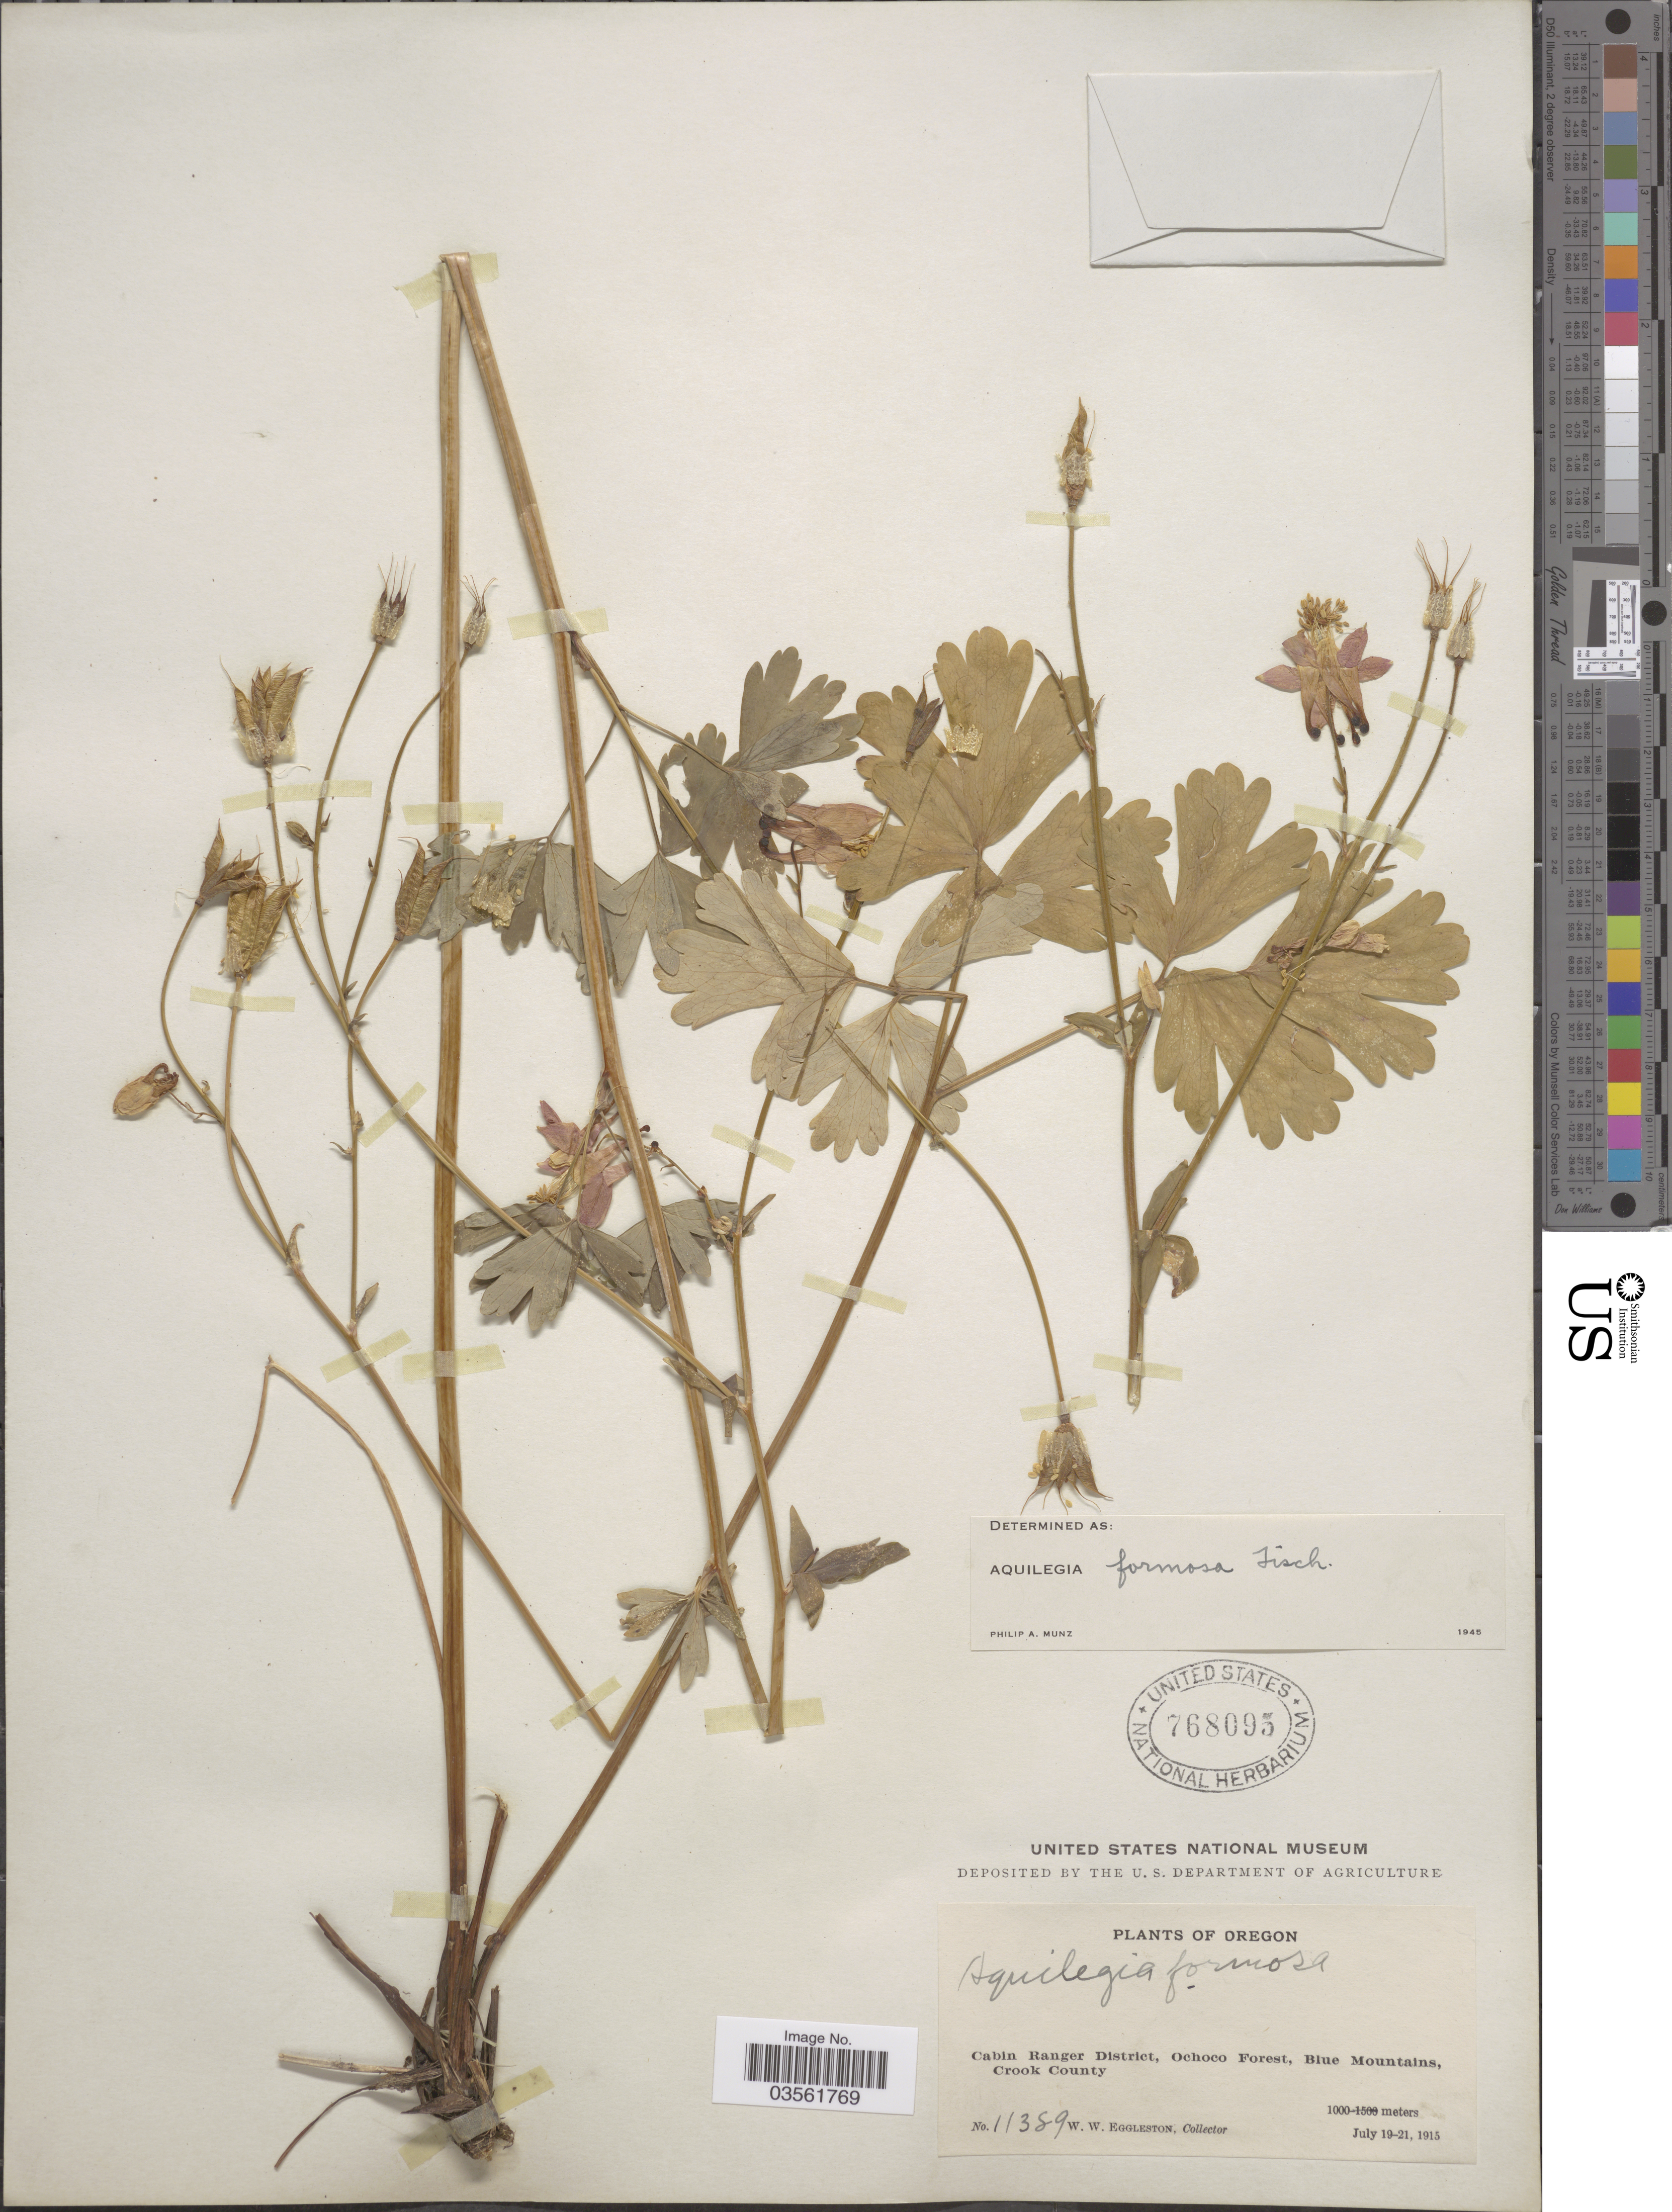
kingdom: Plantae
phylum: Tracheophyta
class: Magnoliopsida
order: Ranunculales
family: Ranunculaceae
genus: Aquilegia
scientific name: Aquilegia formosa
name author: Fisch. ex DC.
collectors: W. W. Eggleston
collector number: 11389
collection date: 1915-07-19/1915-07-21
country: United States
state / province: Oregon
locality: Cabin Ranger District, Ochoco Forest, Blue Mountains, Crook County.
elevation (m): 1000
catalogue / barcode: US 768095